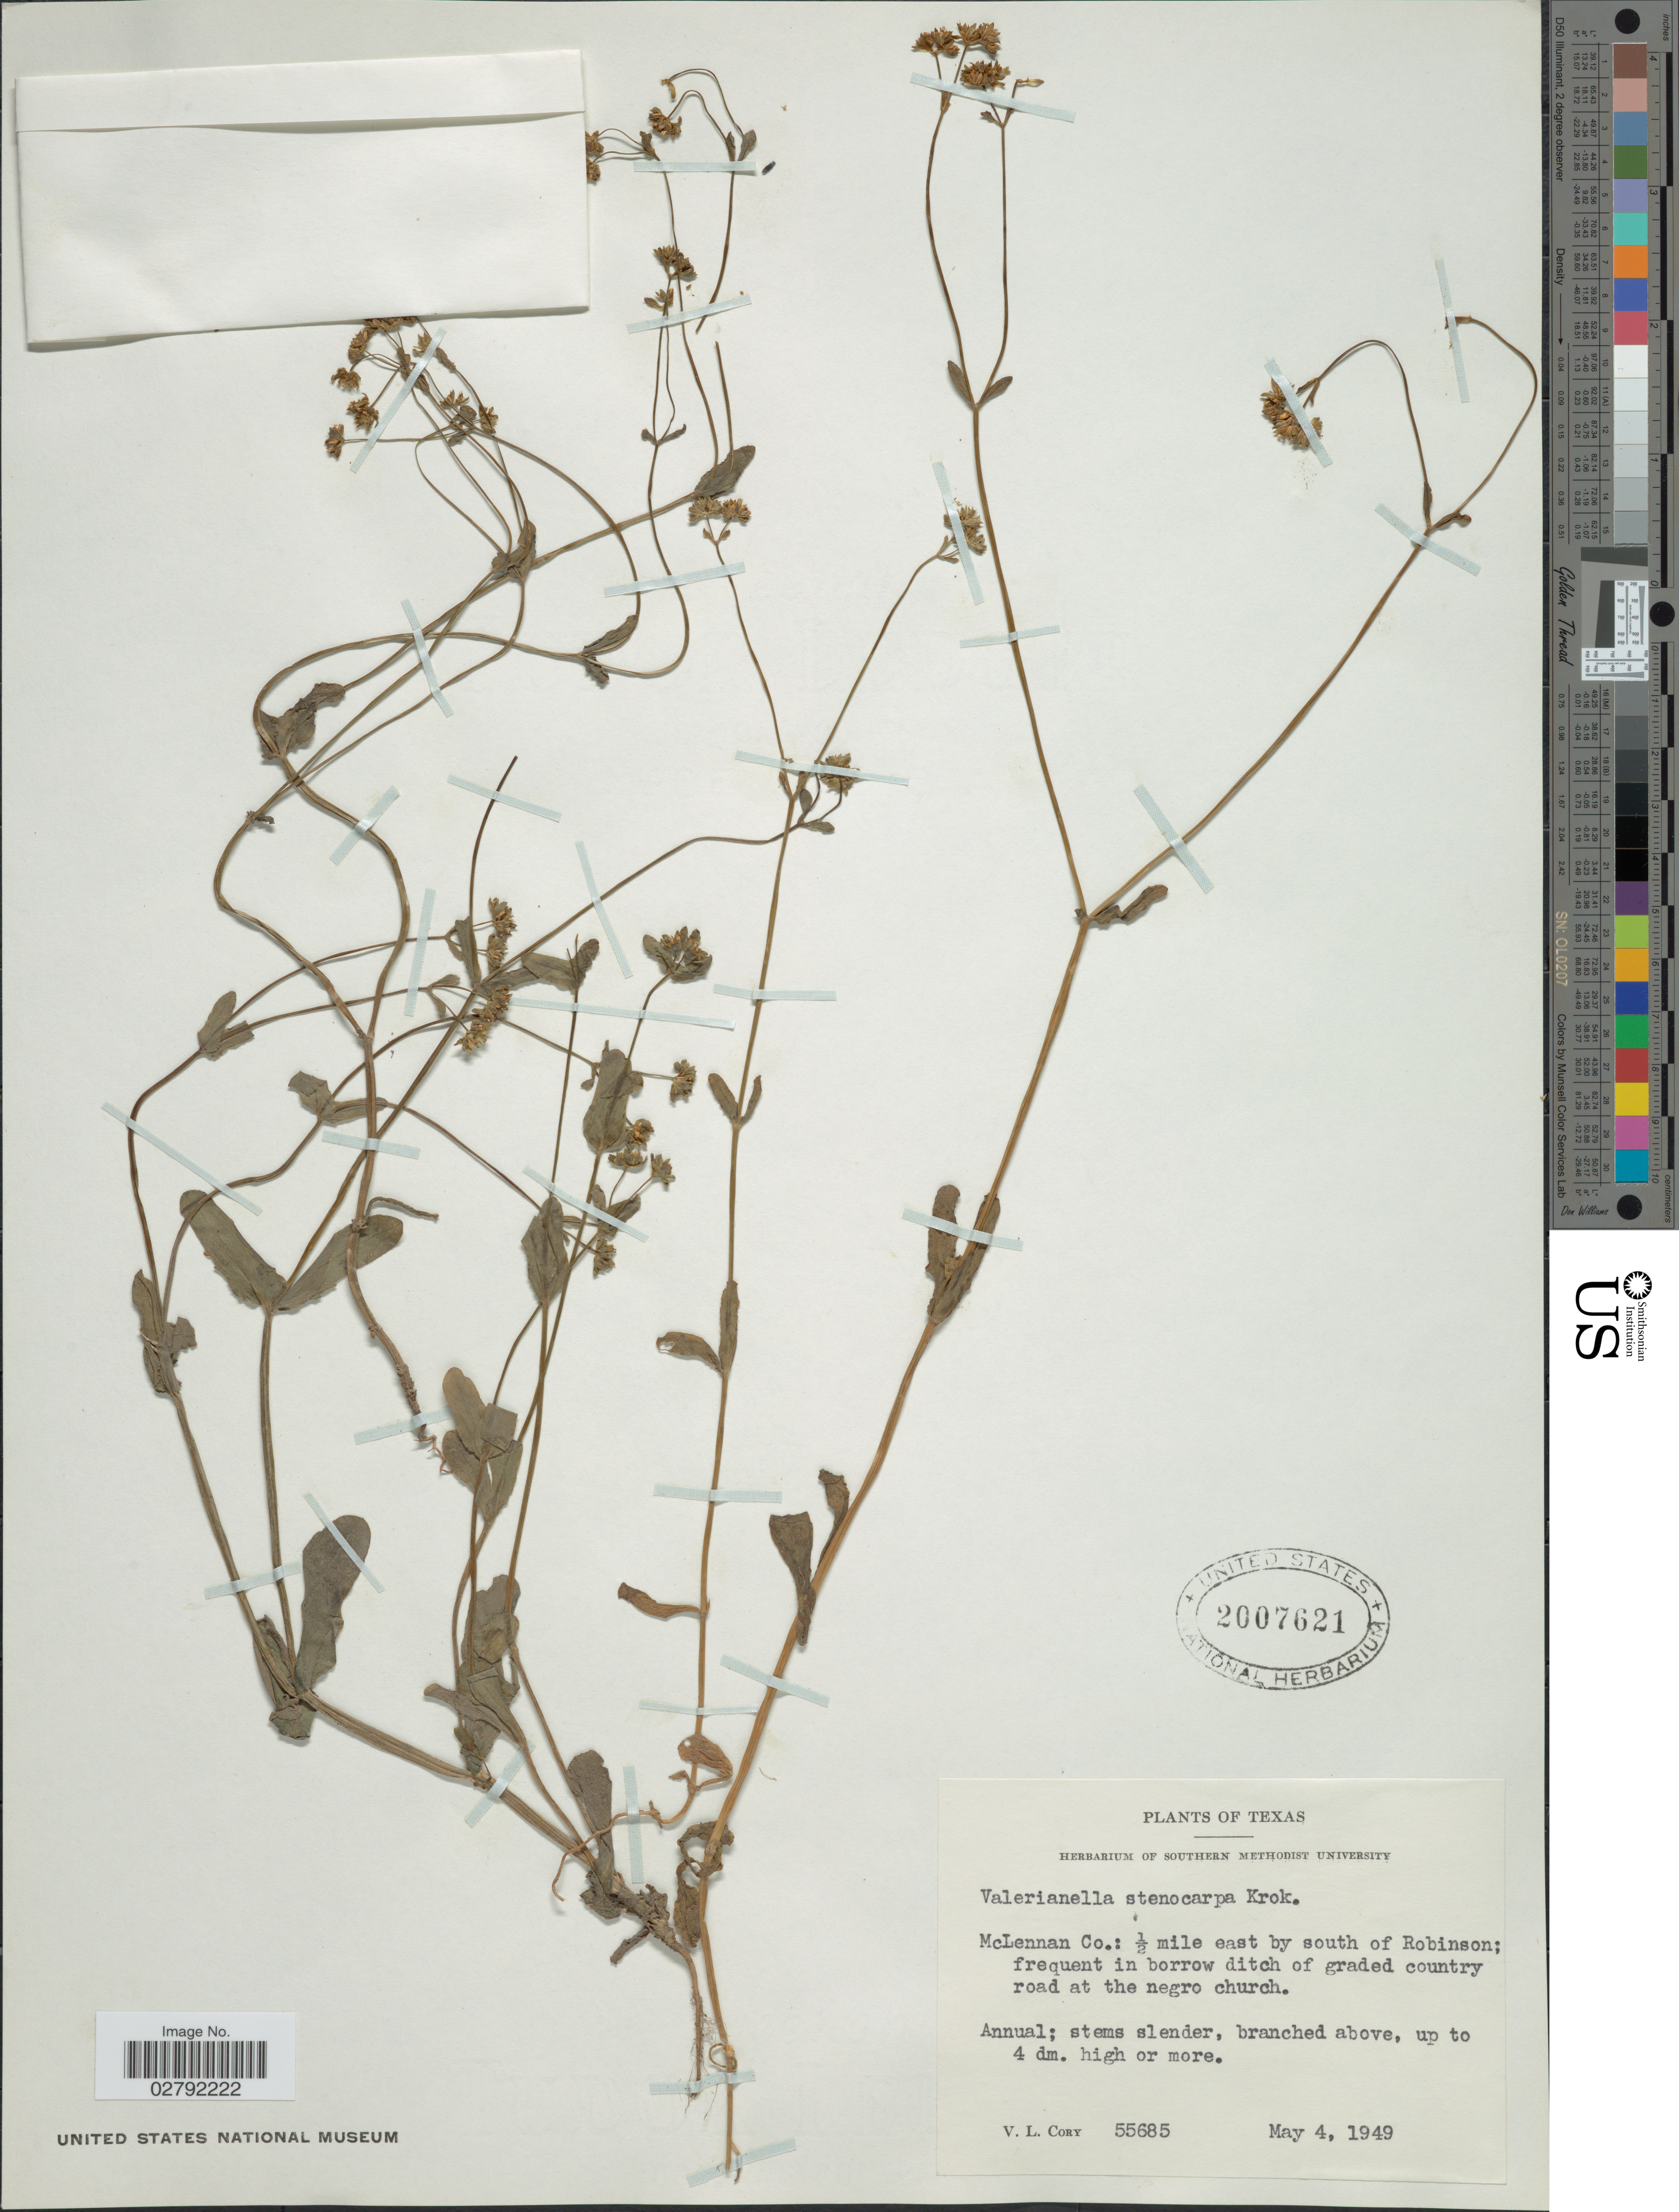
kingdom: Plantae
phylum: Tracheophyta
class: Magnoliopsida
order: Dipsacales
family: Caprifoliaceae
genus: Valerianella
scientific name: Valerianella stenocarpa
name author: (Engelm. ex A. Gray) Krok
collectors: V. Cory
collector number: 55685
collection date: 1949-05-04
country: United States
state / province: Texas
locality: McLennan Co.: ½ mile east by south of Robinson; frequent in borrow ditch of graded country road at the negro church.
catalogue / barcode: US 2007621